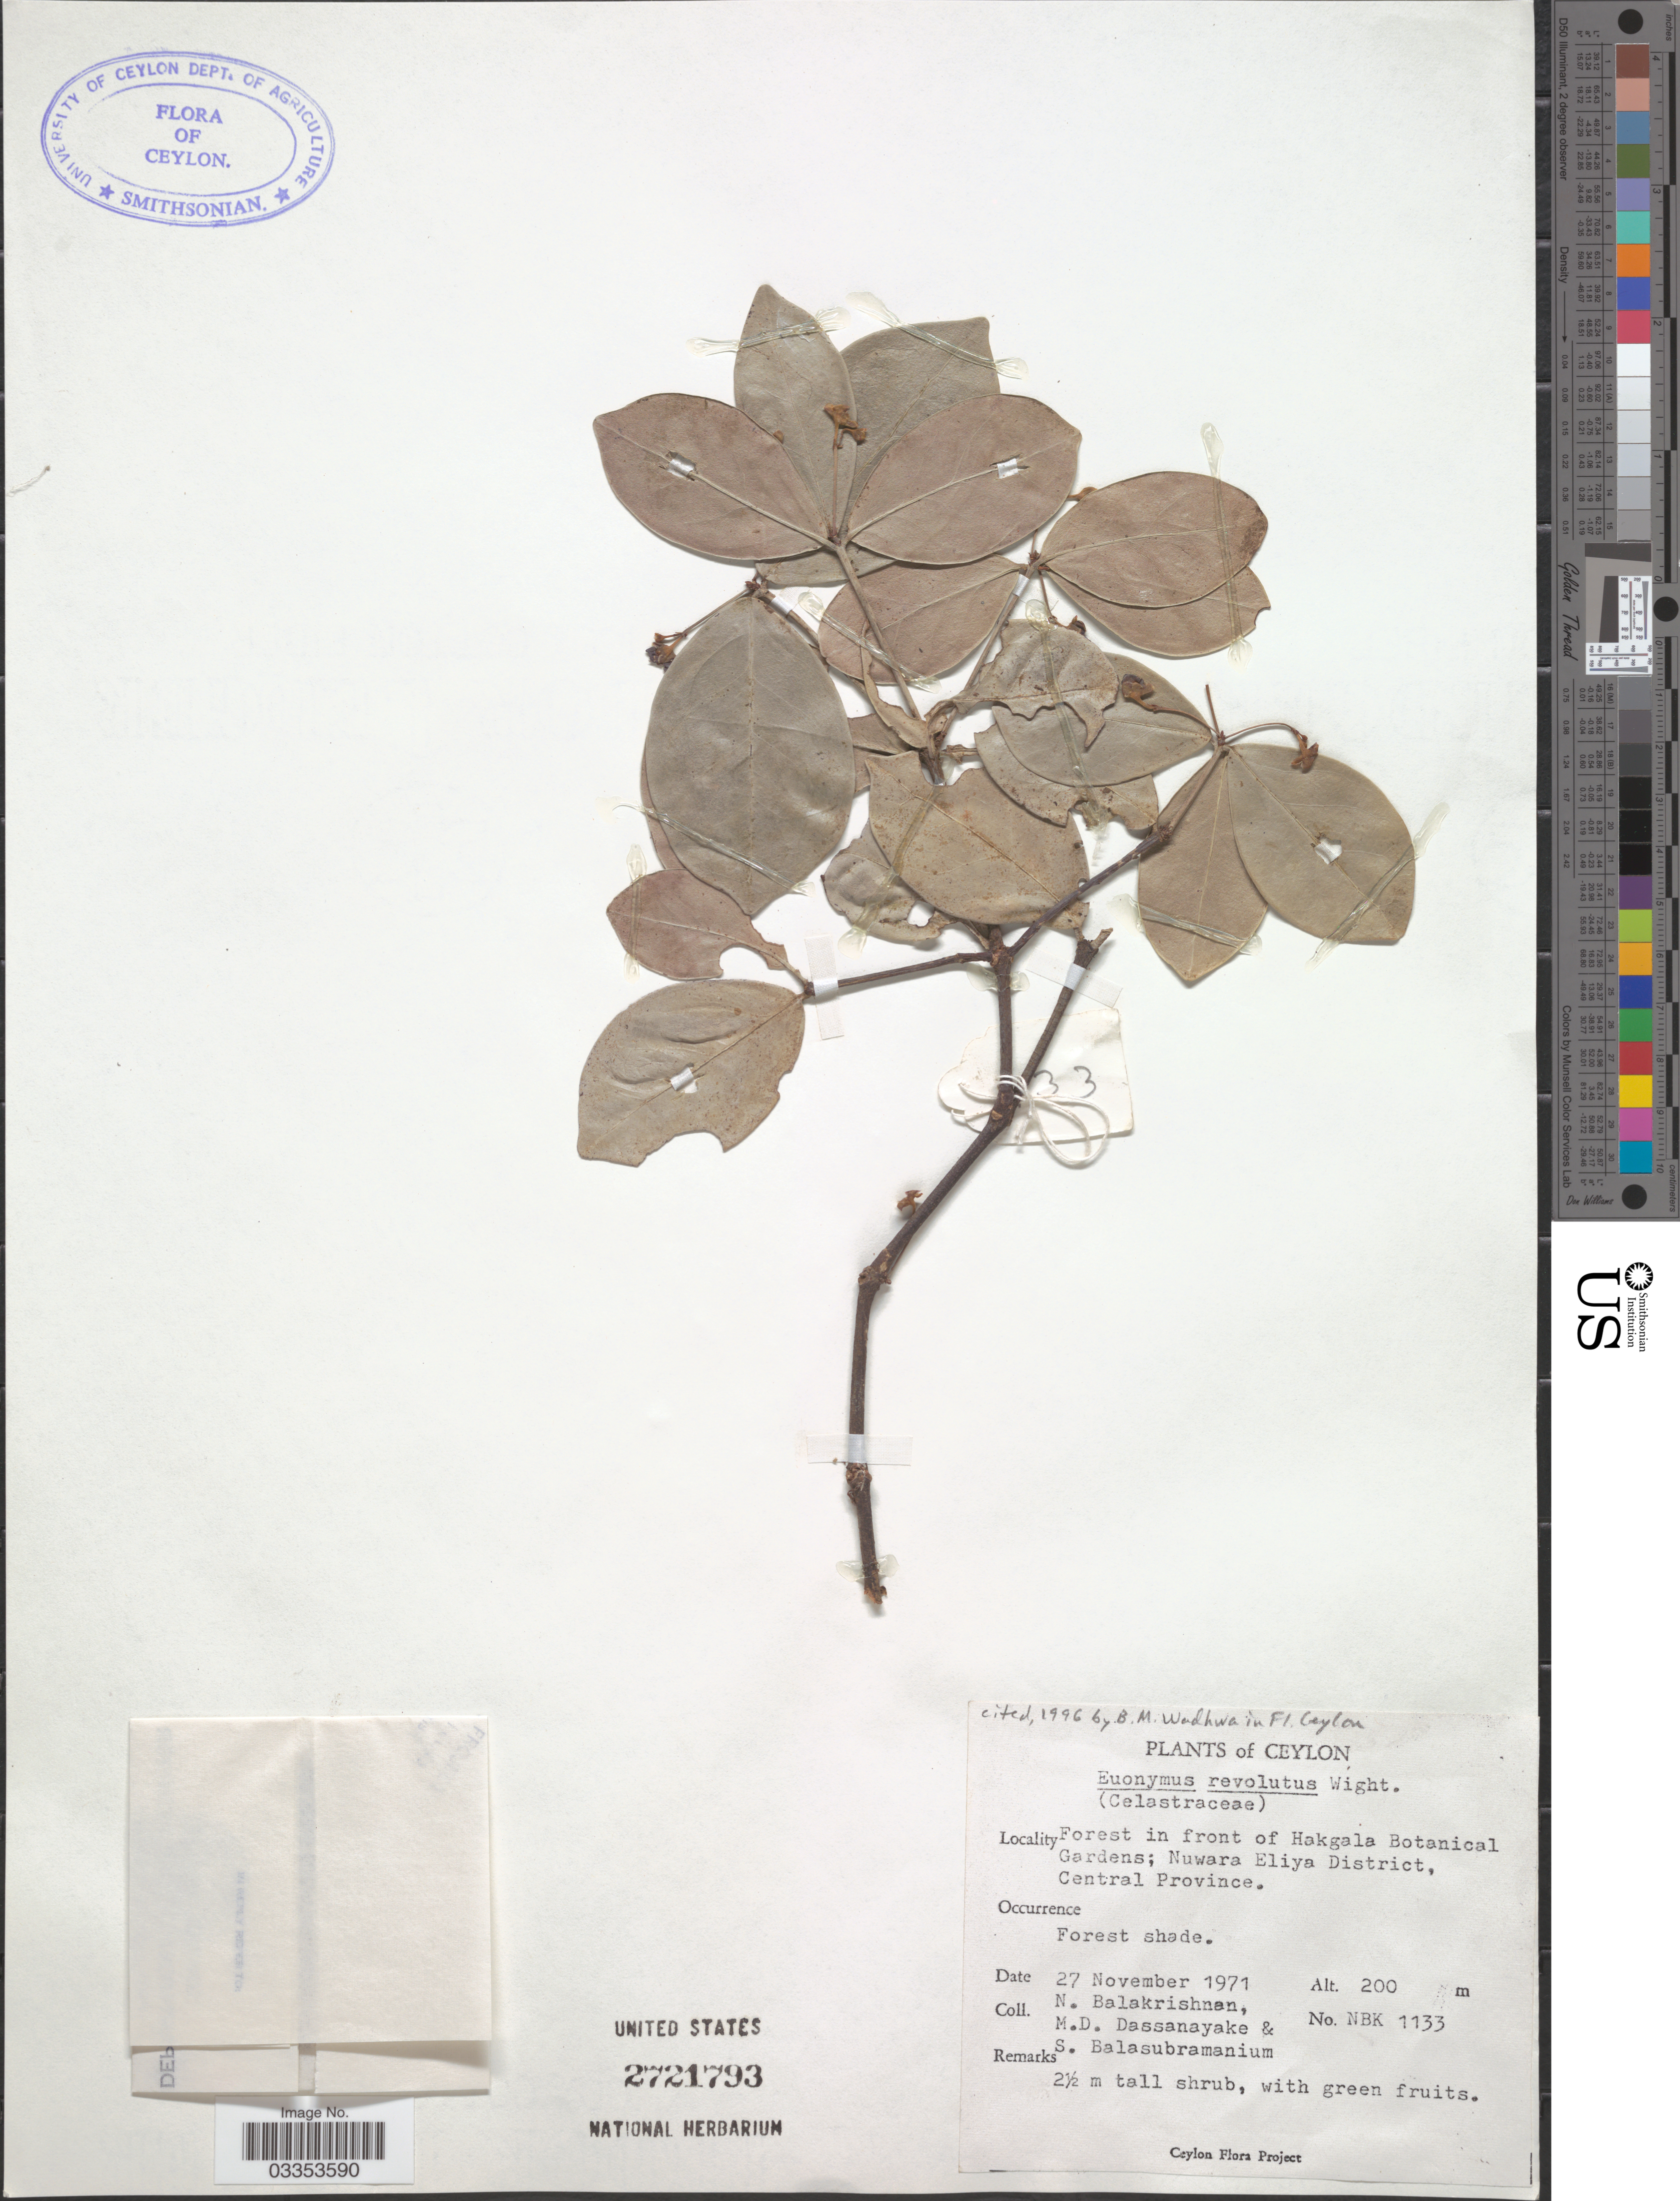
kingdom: Plantae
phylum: Tracheophyta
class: Magnoliopsida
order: Celastrales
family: Celastraceae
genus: Euonymus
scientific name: Euonymus revolutus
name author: Wight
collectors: N. Balakrishnan, M. D. Dassanayake & S. Balasubramanium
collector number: NBK 1133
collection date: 1971-11-27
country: Sri Lanka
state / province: Central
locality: Ceylon. Forest in front of Hakgala Botanical Gardens; Nuwara Eliya District.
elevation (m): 200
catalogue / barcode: US 2721793